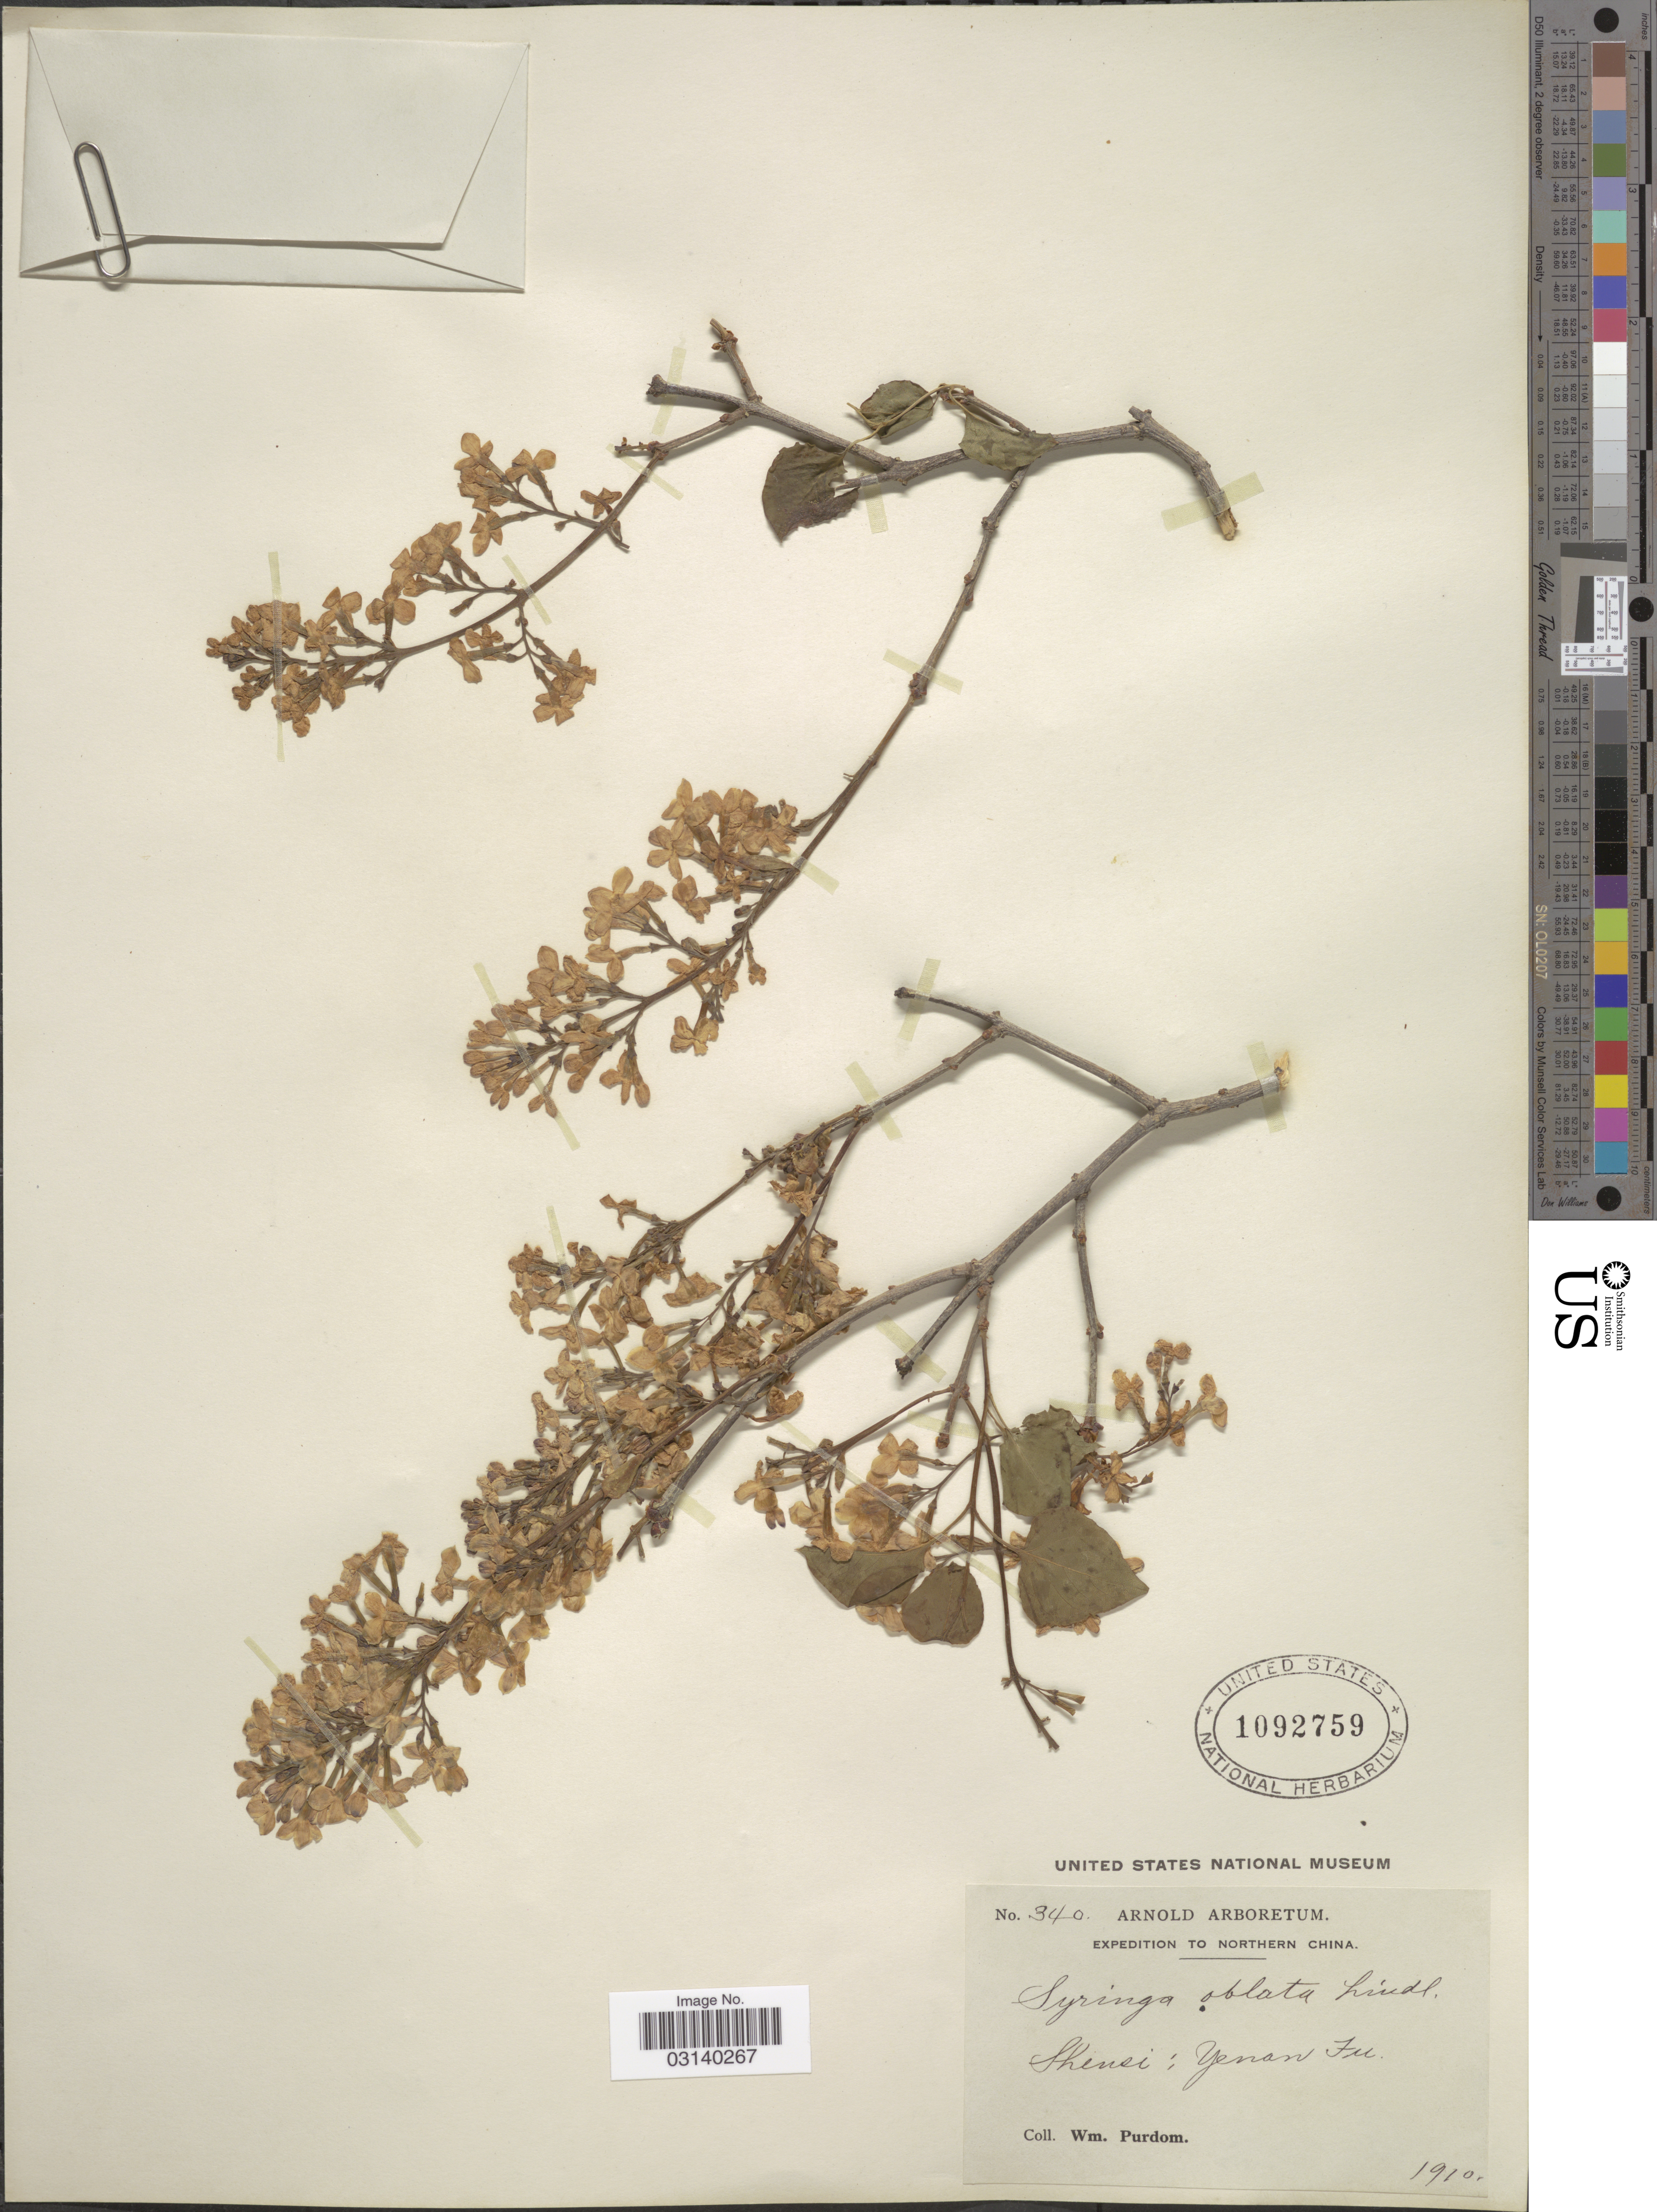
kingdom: Plantae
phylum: Tracheophyta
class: Magnoliopsida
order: Lamiales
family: Oleaceae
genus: Syringa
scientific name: Syringa oblata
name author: Lindl.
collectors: W. Purdom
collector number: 340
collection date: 1910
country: China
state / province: Shaanxi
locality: Northern China. Shensi: Yenan Fu.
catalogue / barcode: US 1092759